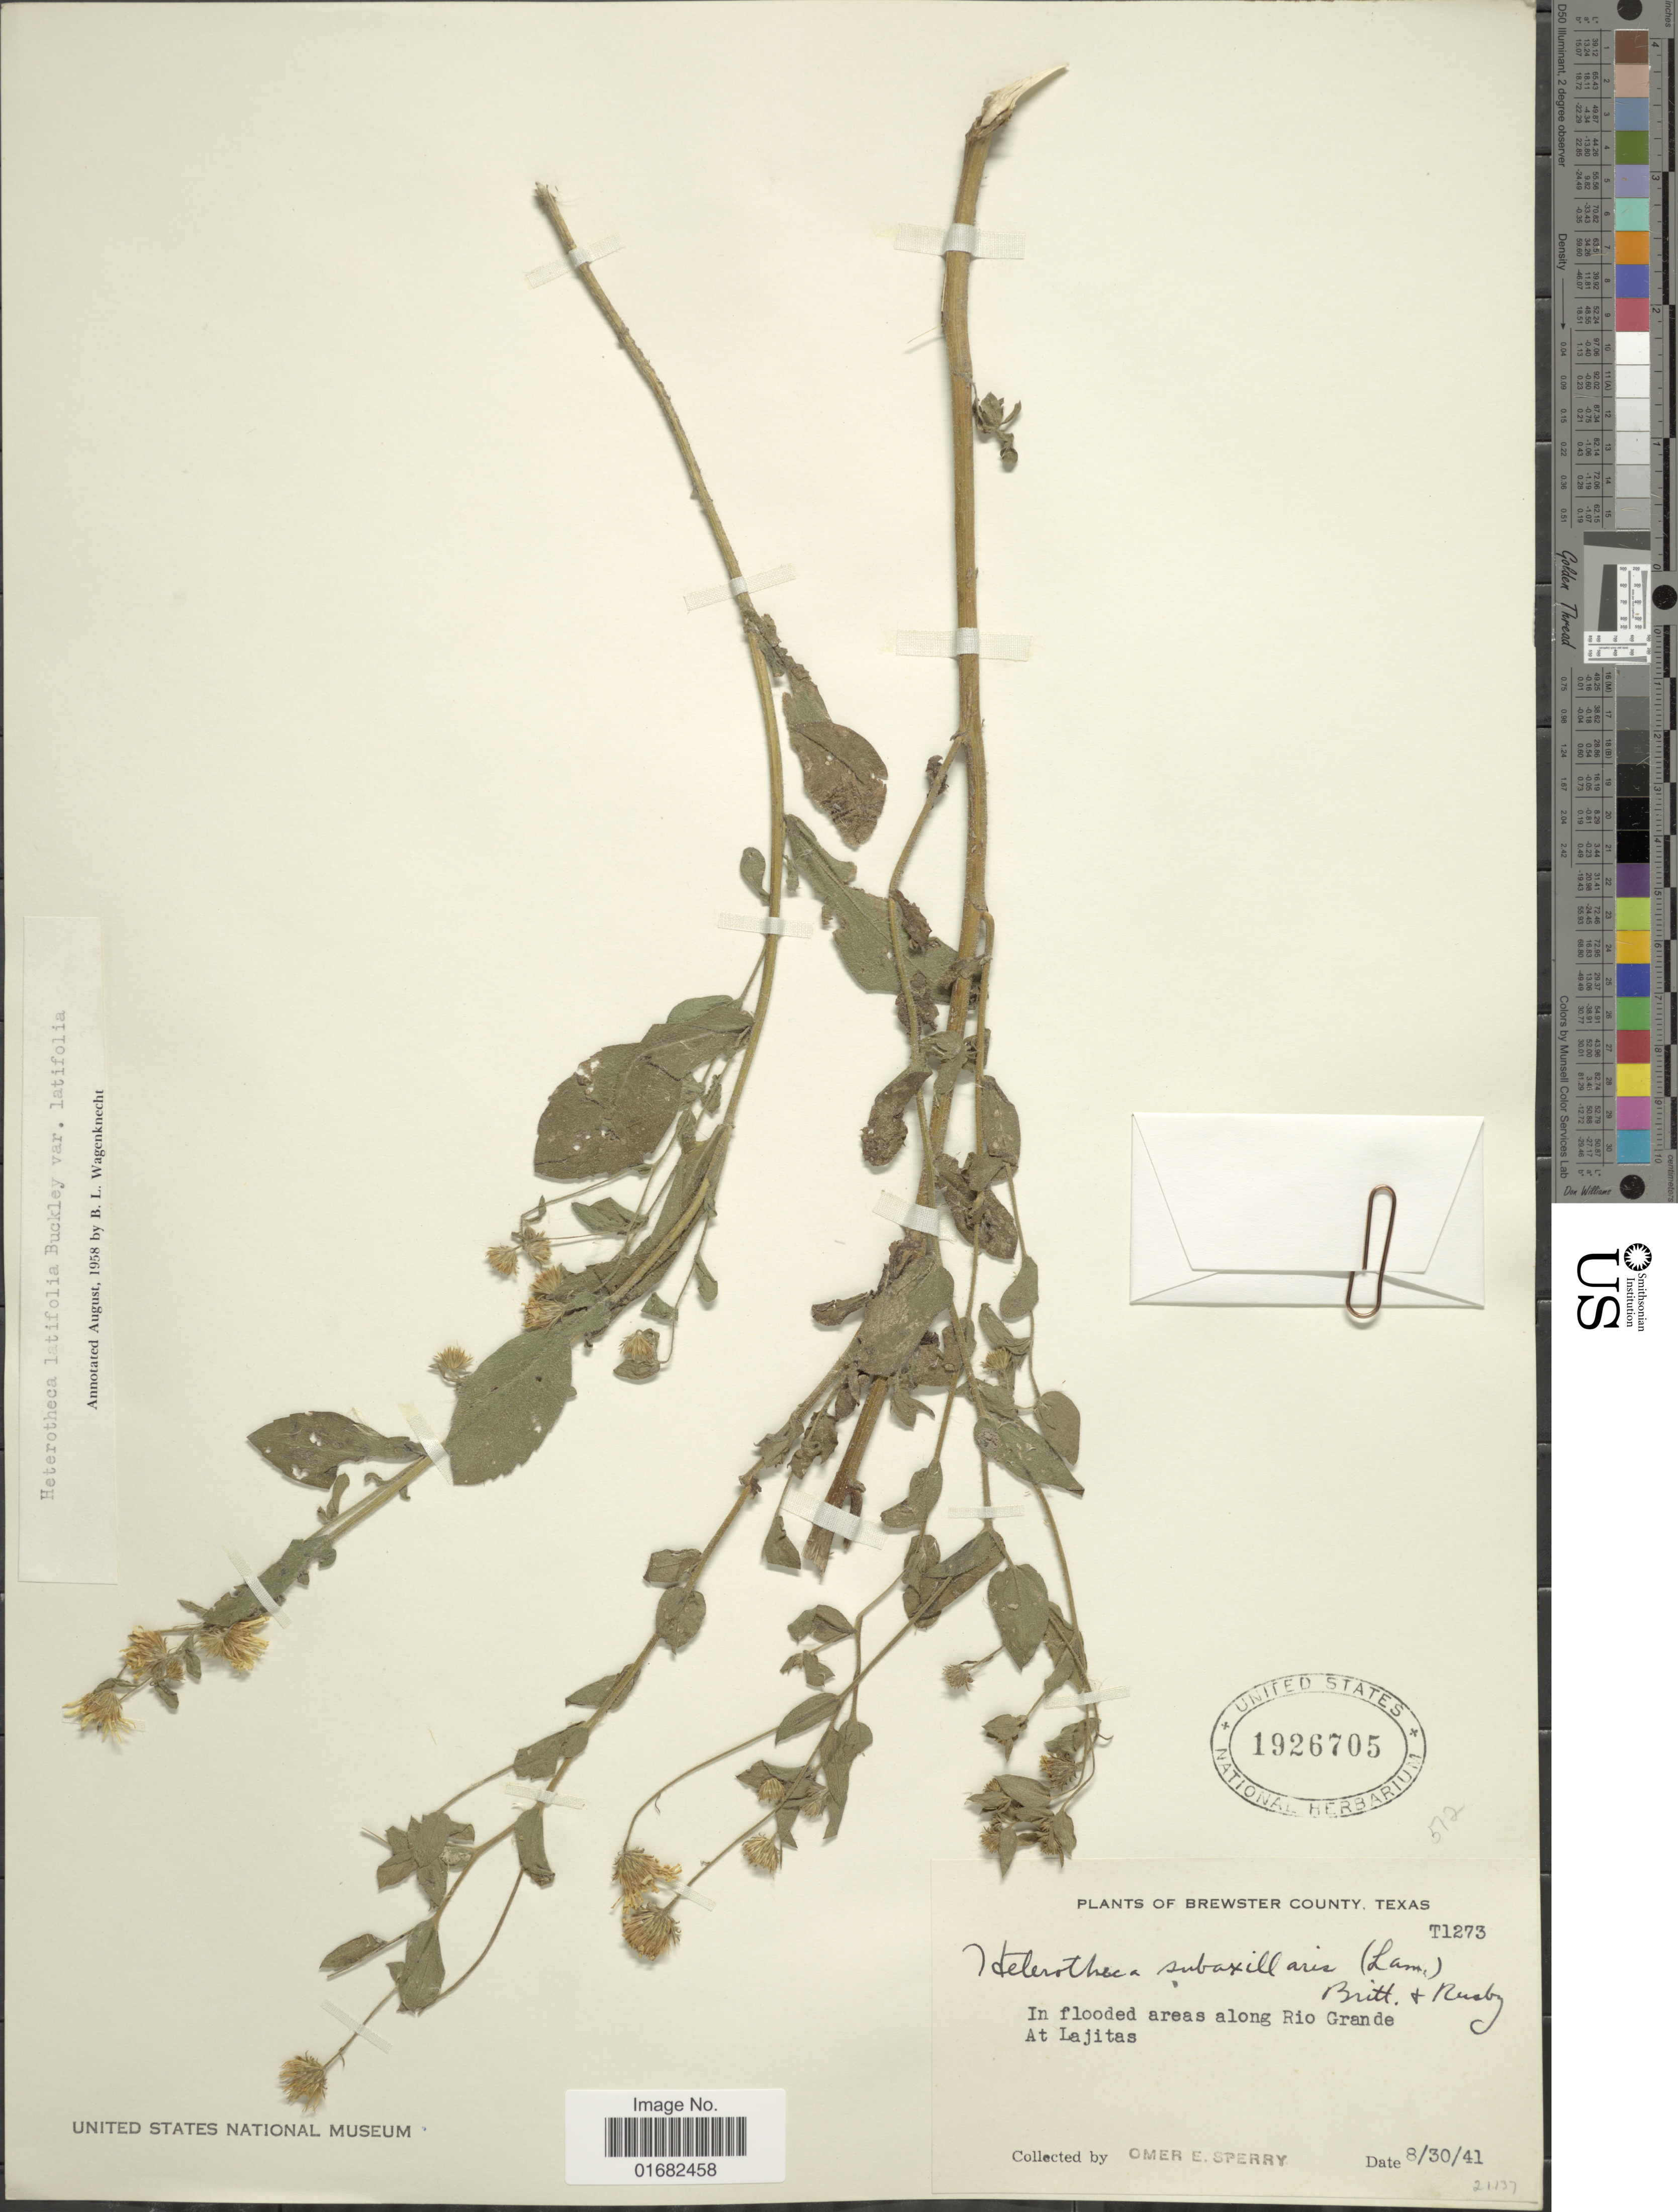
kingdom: Plantae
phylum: Tracheophyta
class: Magnoliopsida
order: Asterales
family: Asteraceae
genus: Heterotheca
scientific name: Heterotheca latifolia var. latifolia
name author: Buckley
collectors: O. E. Sperry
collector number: T1273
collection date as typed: Transcribed d/m/y: 30/8/41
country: United States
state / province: Texas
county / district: Brewster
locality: Along Rio Grande. At Lajitas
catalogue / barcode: US 1926705